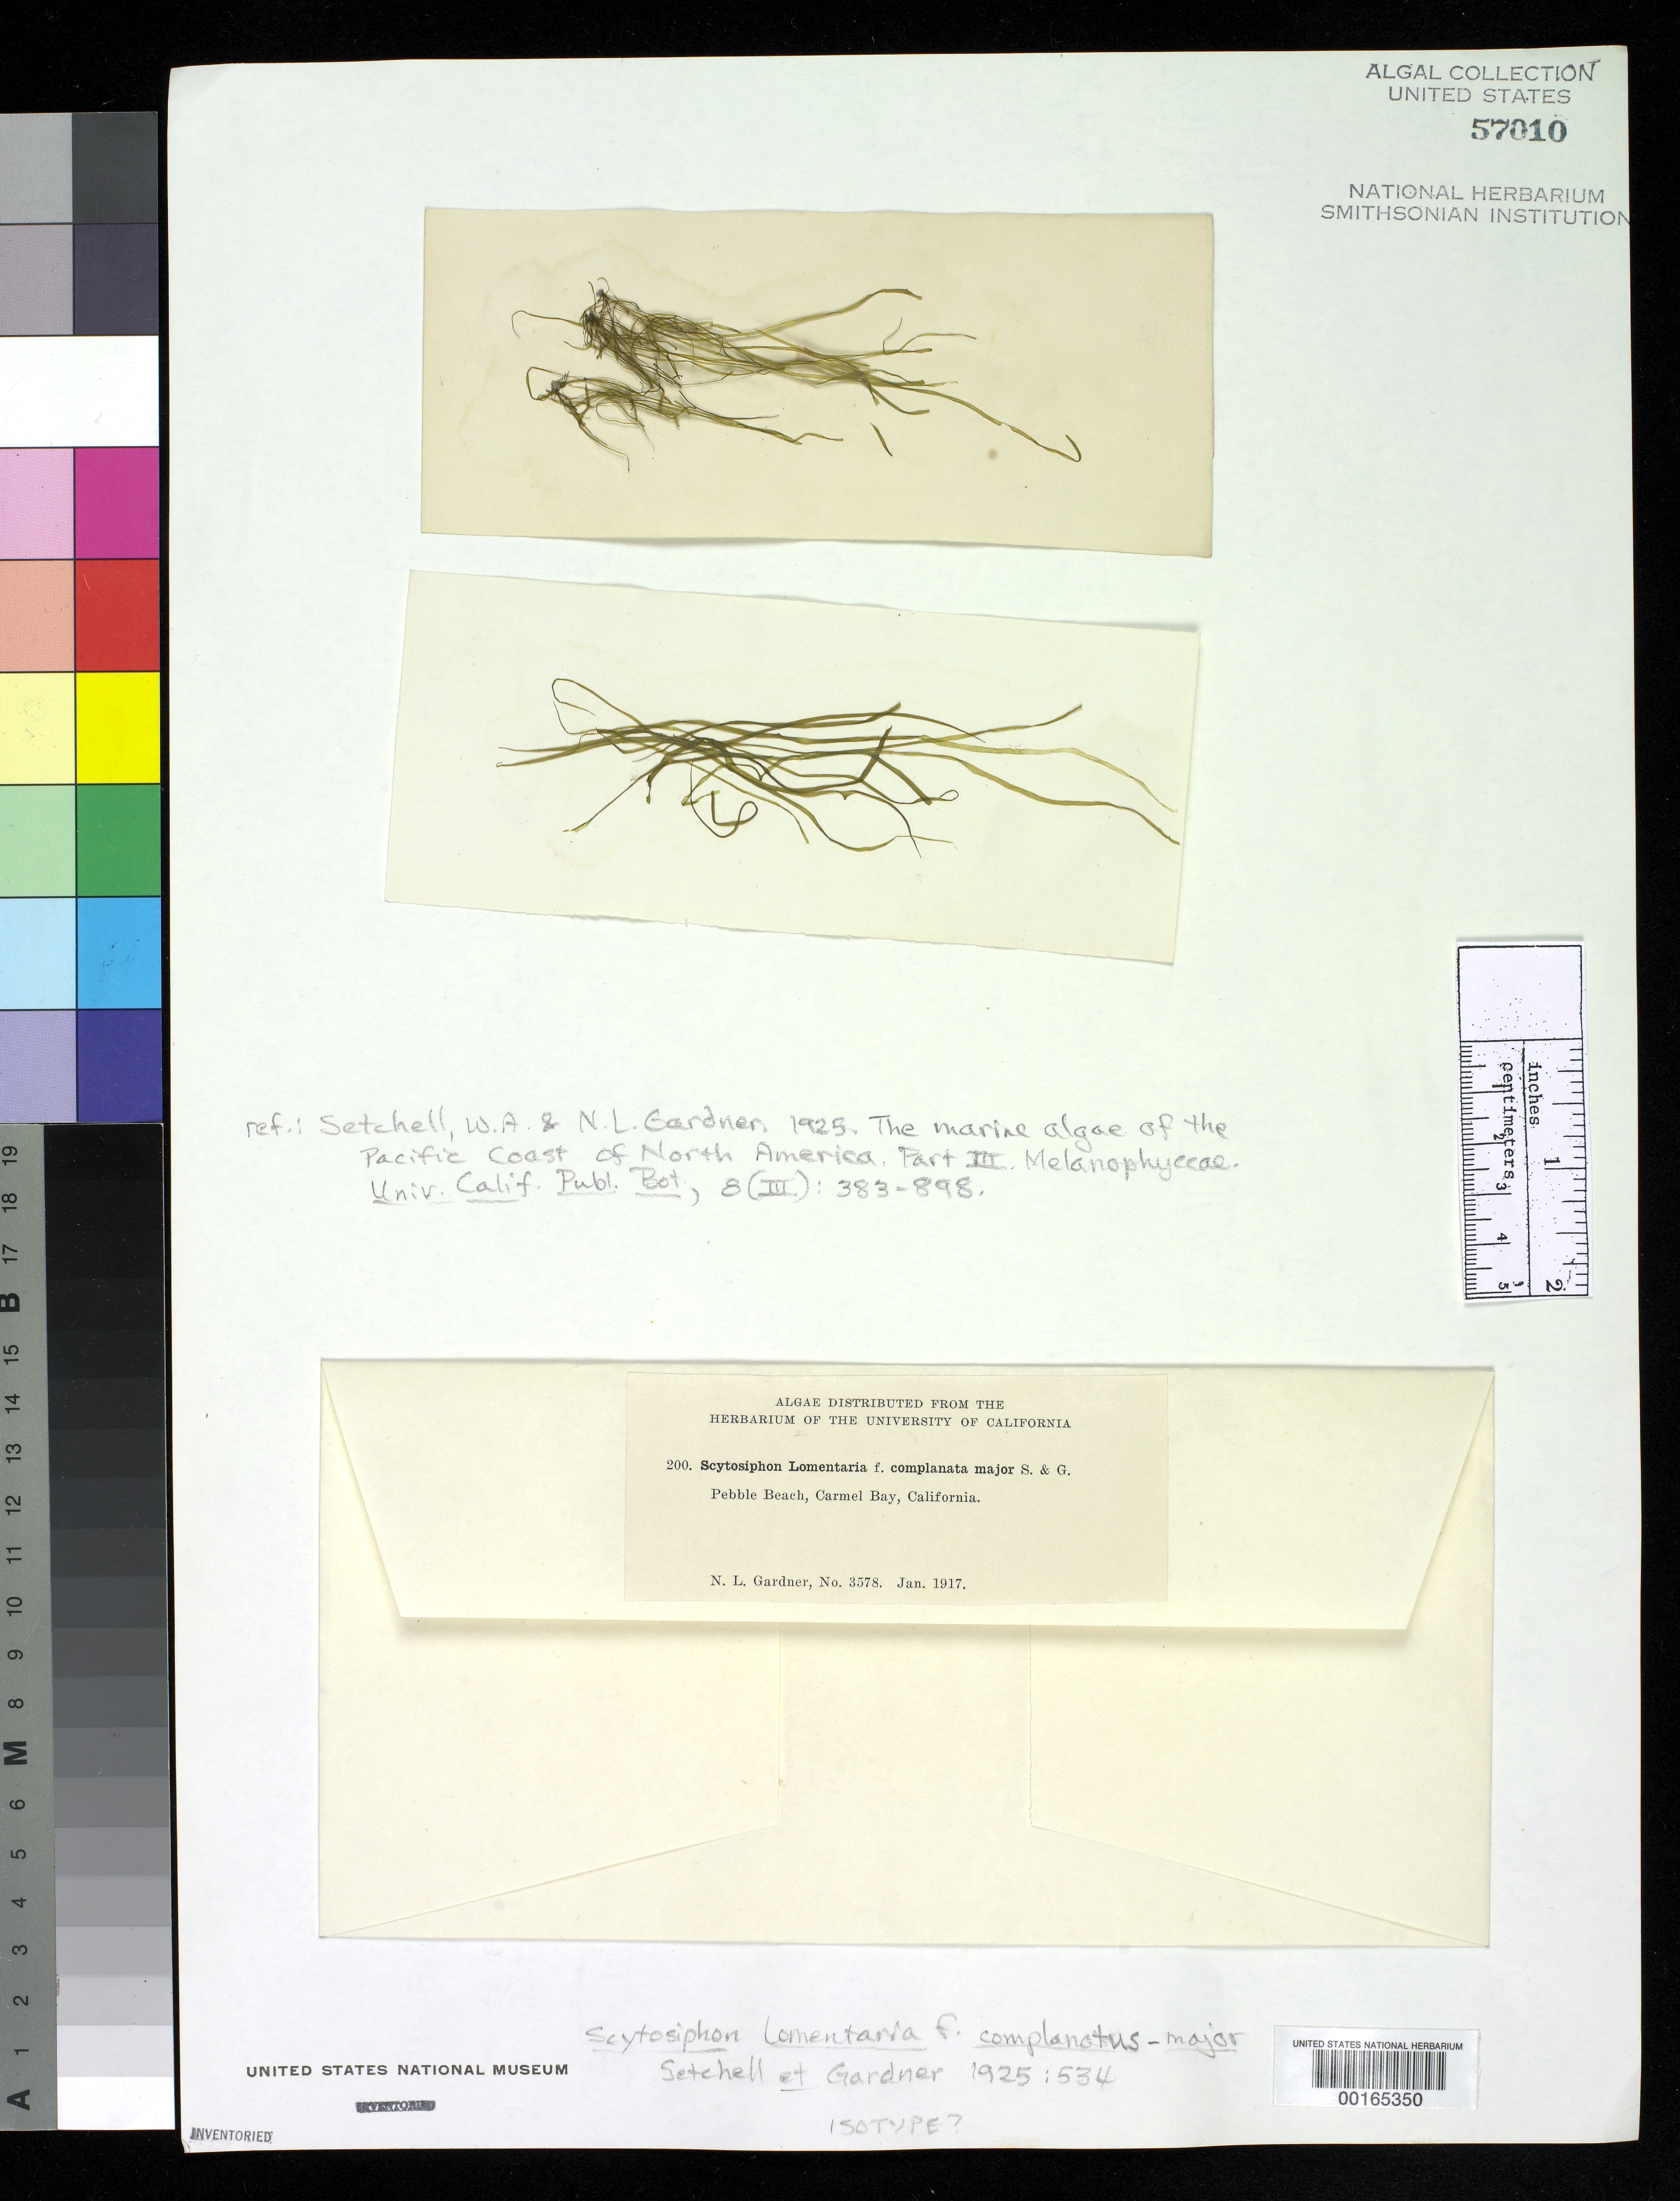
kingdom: Chromista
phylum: Ochrophyta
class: Phaeophyceae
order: Scytosiphonales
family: Scytosiphonaceae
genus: Scytosiphon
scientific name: Scytosiphon lomentaria f. complanatus-major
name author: Setch. & N.L. Gardner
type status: Isotype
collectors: N. Gardner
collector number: NLG 3578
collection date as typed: Jan 1917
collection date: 1917-01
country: United States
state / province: California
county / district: Monterey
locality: Pebble Beach, Carmel Bay.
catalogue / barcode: US 57010